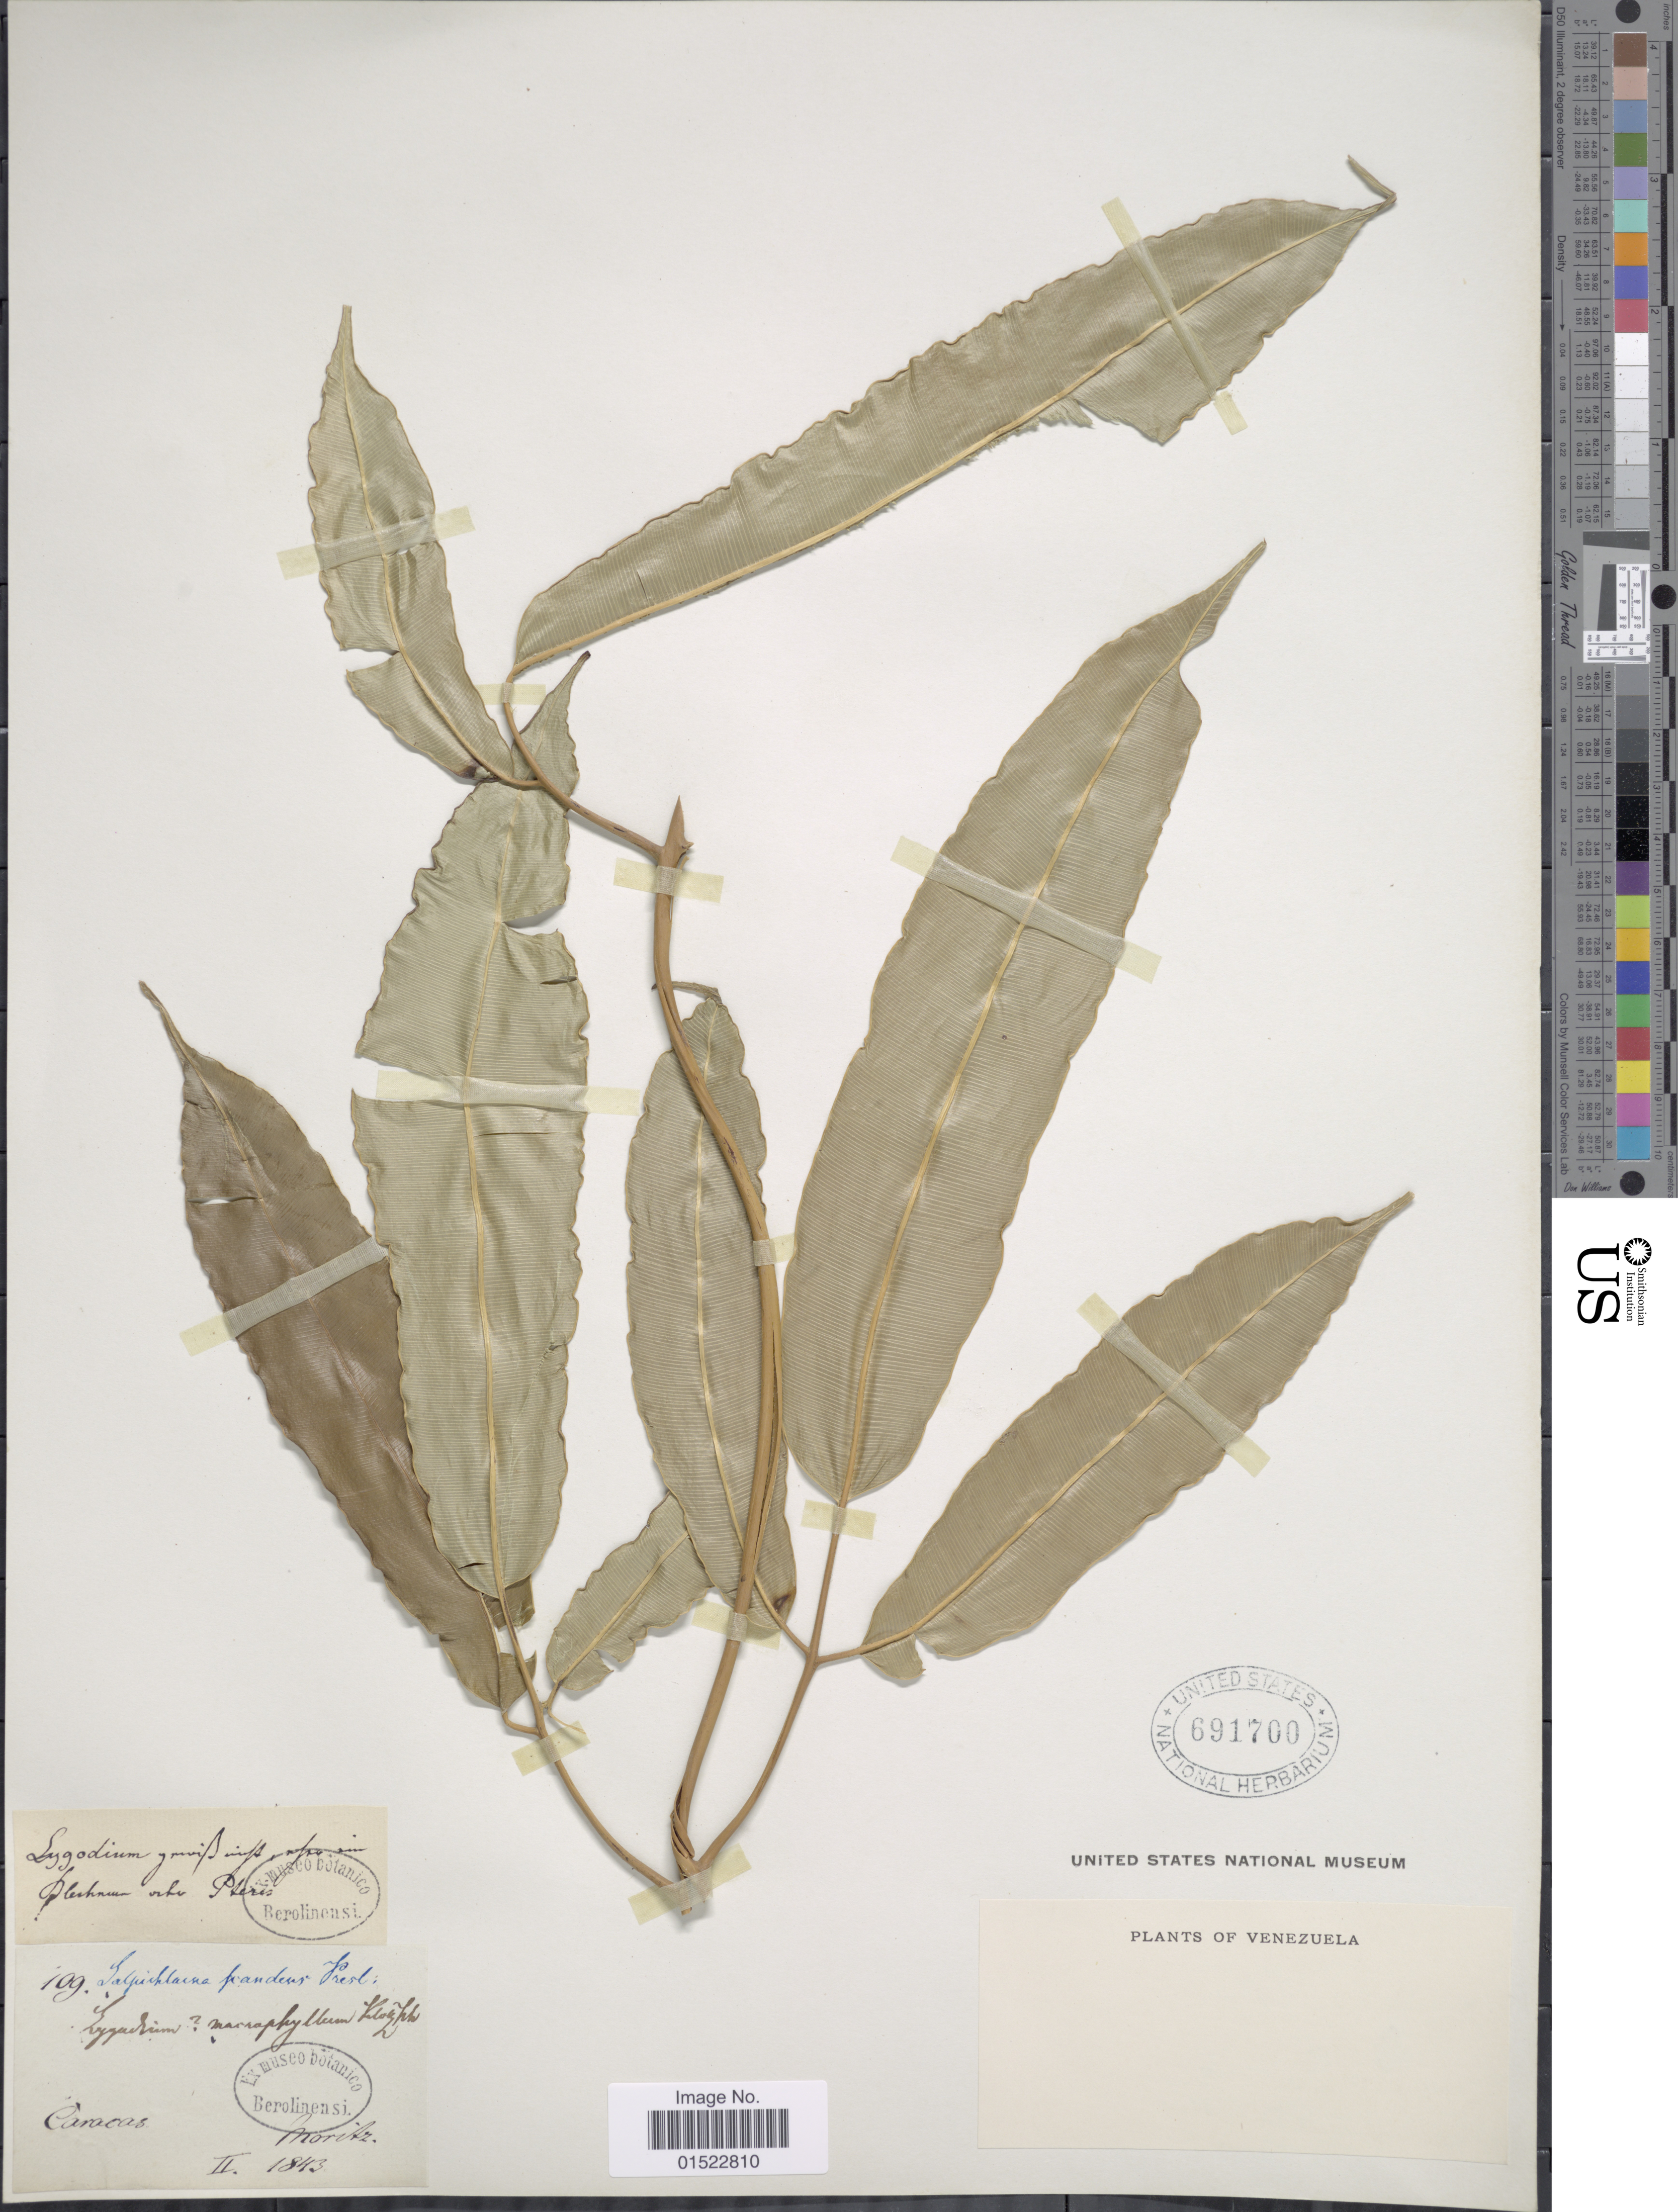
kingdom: Plantae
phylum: Tracheophyta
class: Polypodiopsida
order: Polypodiales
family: Blechnaceae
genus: Salpichlaena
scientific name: Salpichlaena volubilis subsp. volubilis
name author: (Kaulf.) J. Sm.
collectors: Moritz, --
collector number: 109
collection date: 1843-02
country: Venezuela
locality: Caracas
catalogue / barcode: US 691700